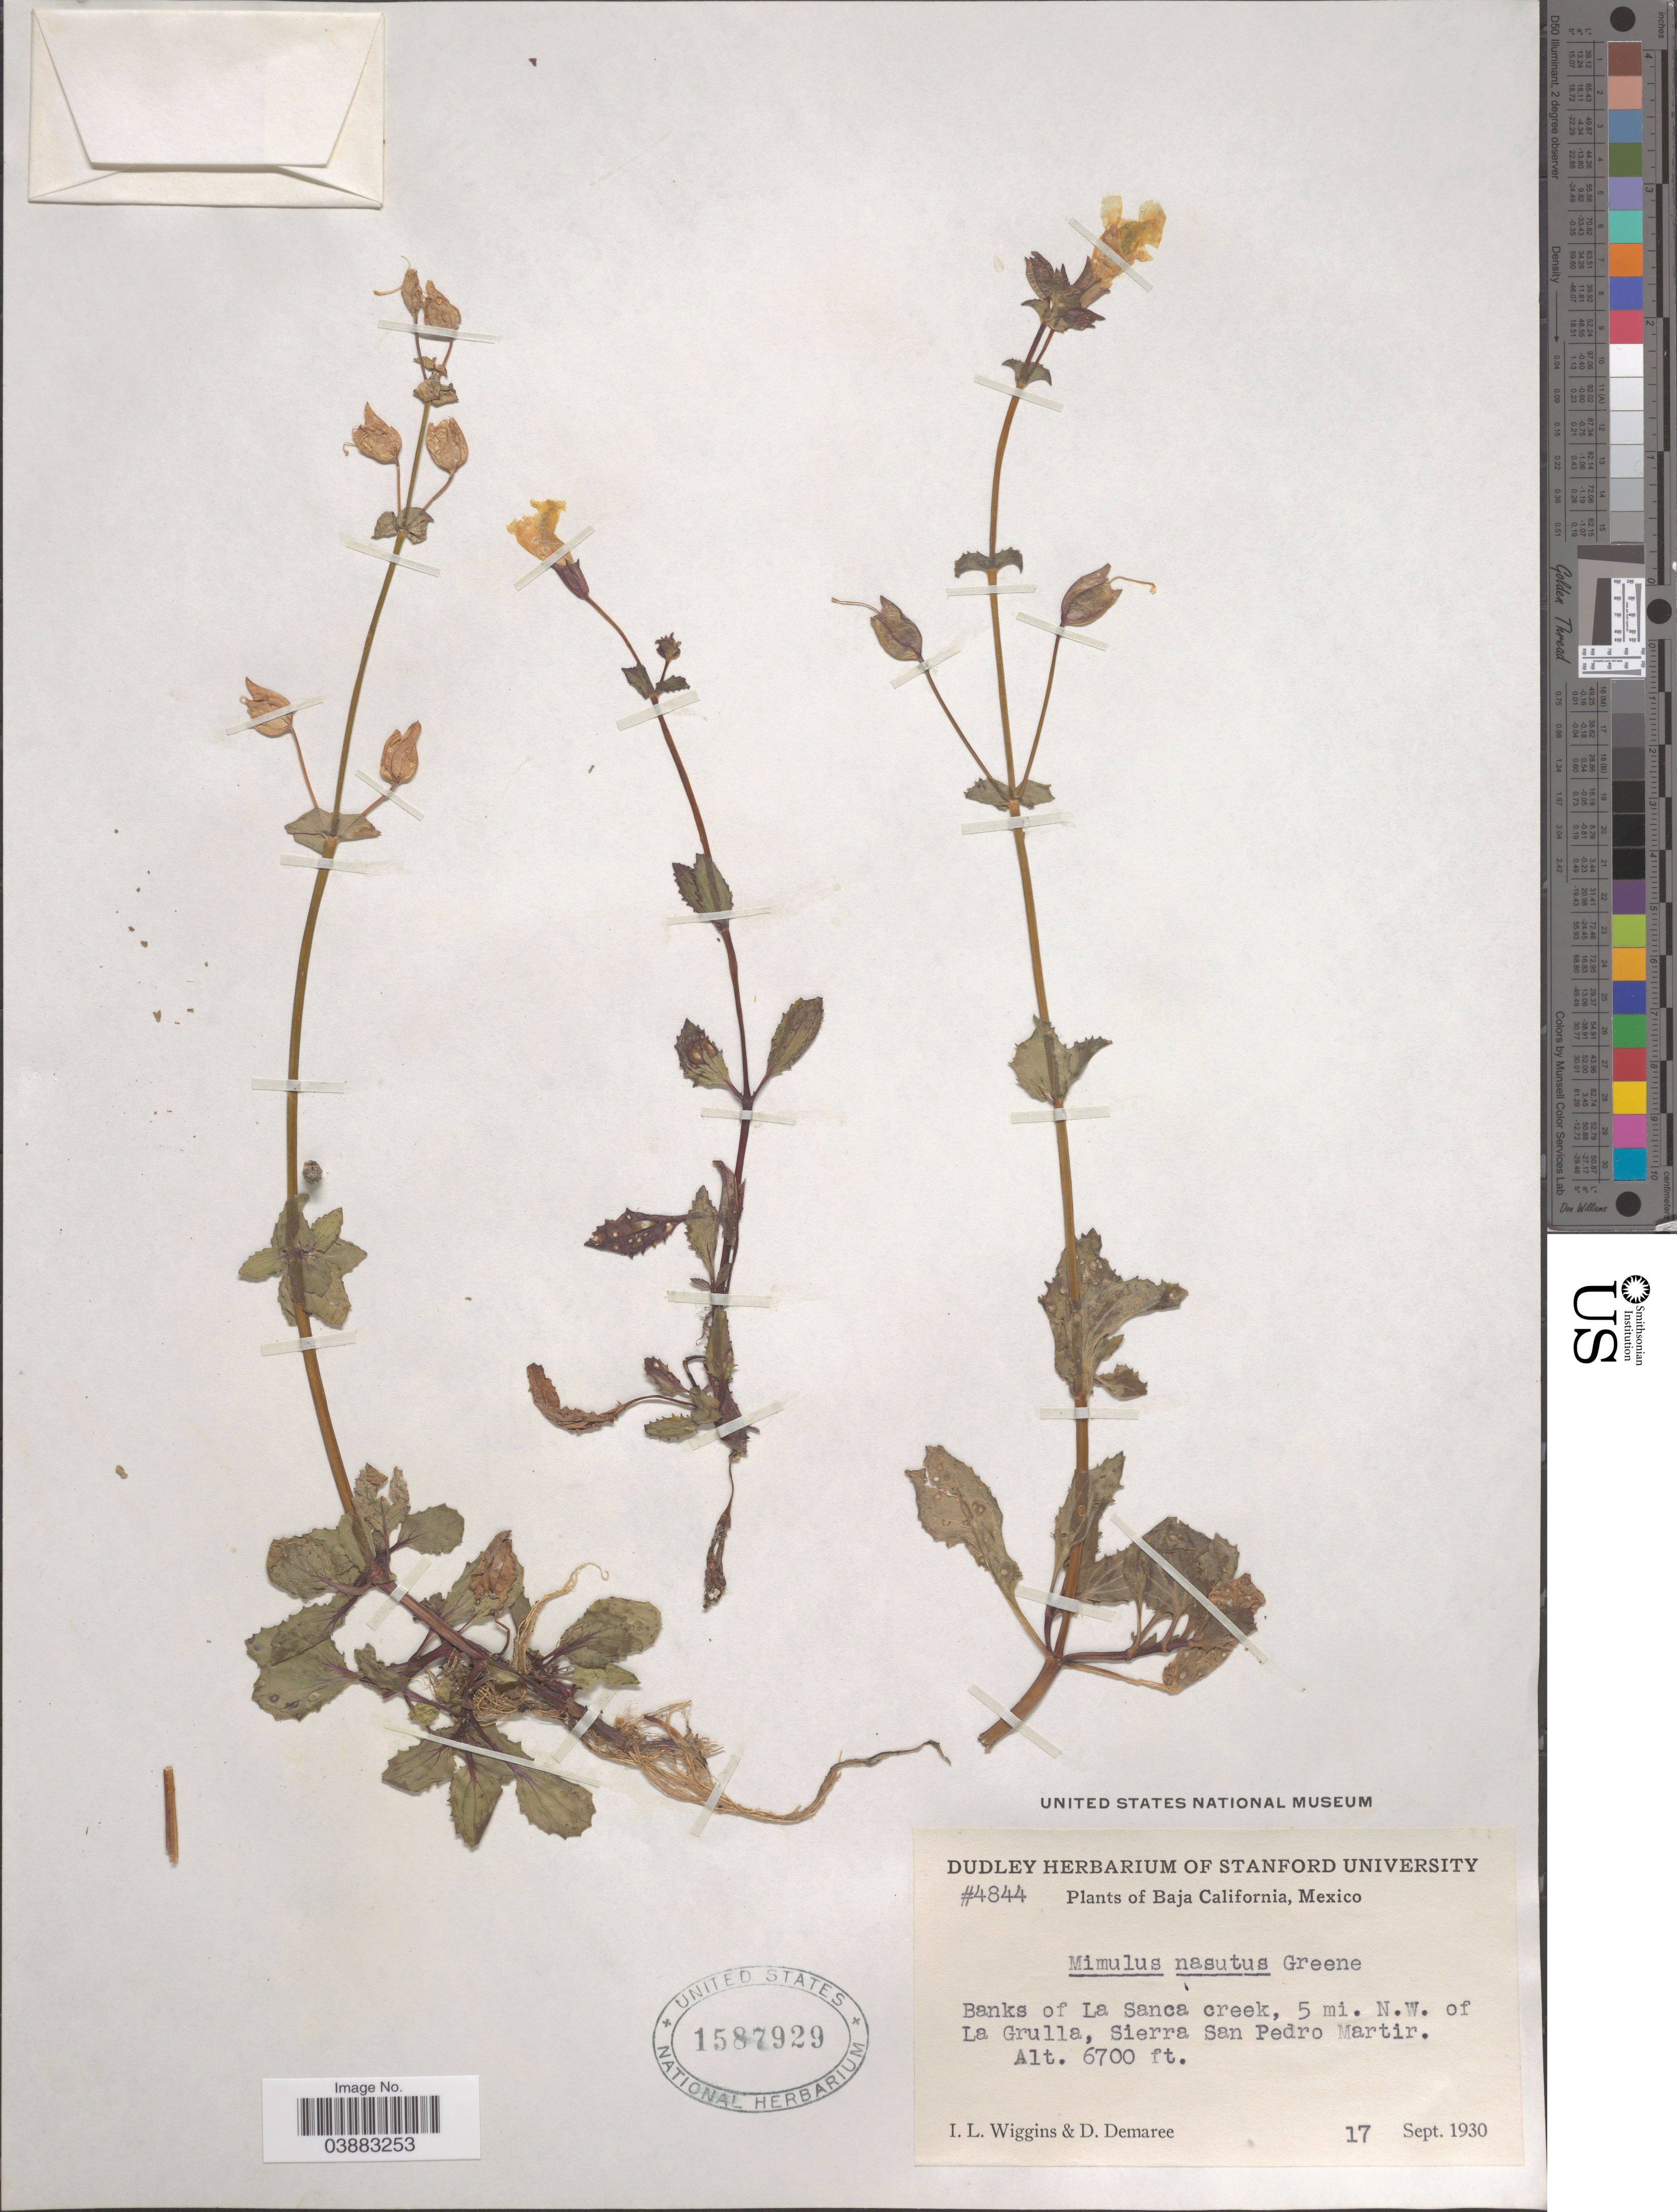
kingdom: Plantae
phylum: Tracheophyta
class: Magnoliopsida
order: Lamiales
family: Phrymaceae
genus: Mimulus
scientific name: Mimulus nasutus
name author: Greene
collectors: I. L. Wiggins & D. Demaree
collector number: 4844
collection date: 1930-09-17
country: Mexico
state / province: Baja California Norte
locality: Banks of La Sanca creek, 5 mi. N. W. of La Grulla, Sierra San Pedro Martir.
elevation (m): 2042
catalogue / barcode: US 1587929